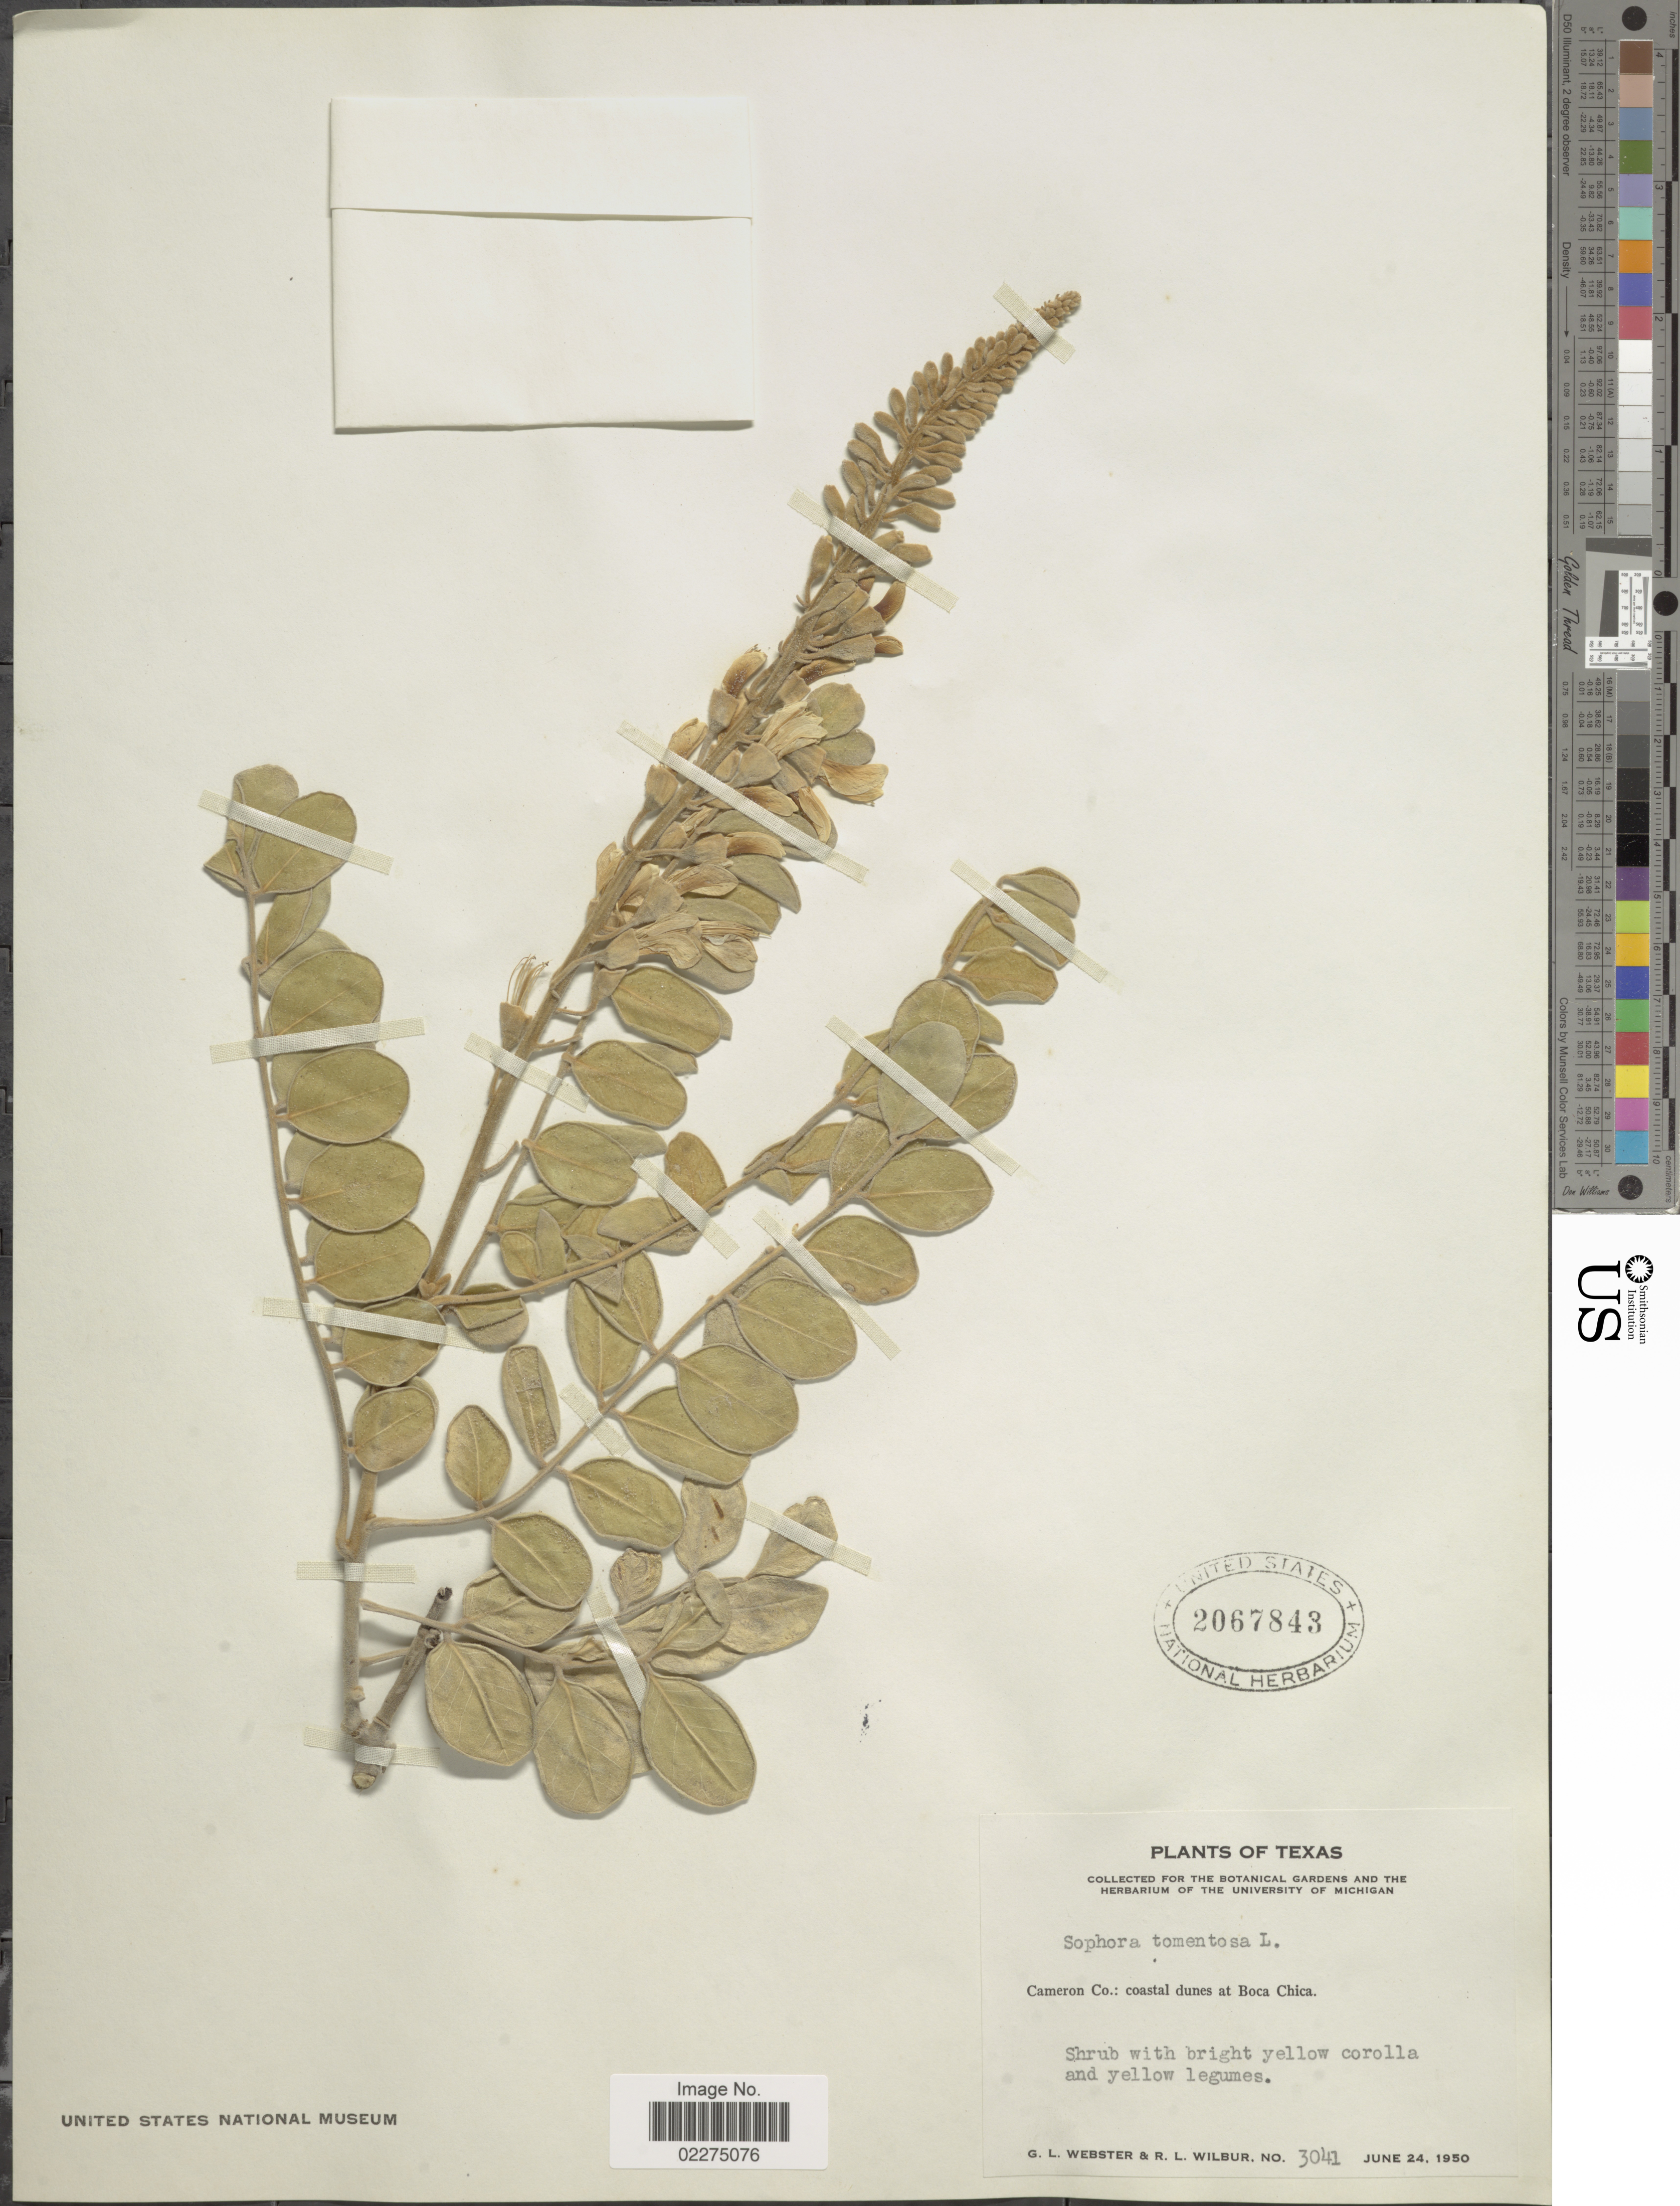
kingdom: Plantae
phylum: Tracheophyta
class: Magnoliopsida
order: Fabales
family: Fabaceae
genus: Sophora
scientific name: Sophora tomentosa var. occidentalis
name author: L.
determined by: Strong, Mark T., (BOT), Smithsonian Institution - National Museum of Natural History (UNITED STATES)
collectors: G. L. Webster & R. L. Wilbur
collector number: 3041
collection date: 1950-06-24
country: United States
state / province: Texas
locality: Cameron Co.: Boca Chica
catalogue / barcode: US 2067843